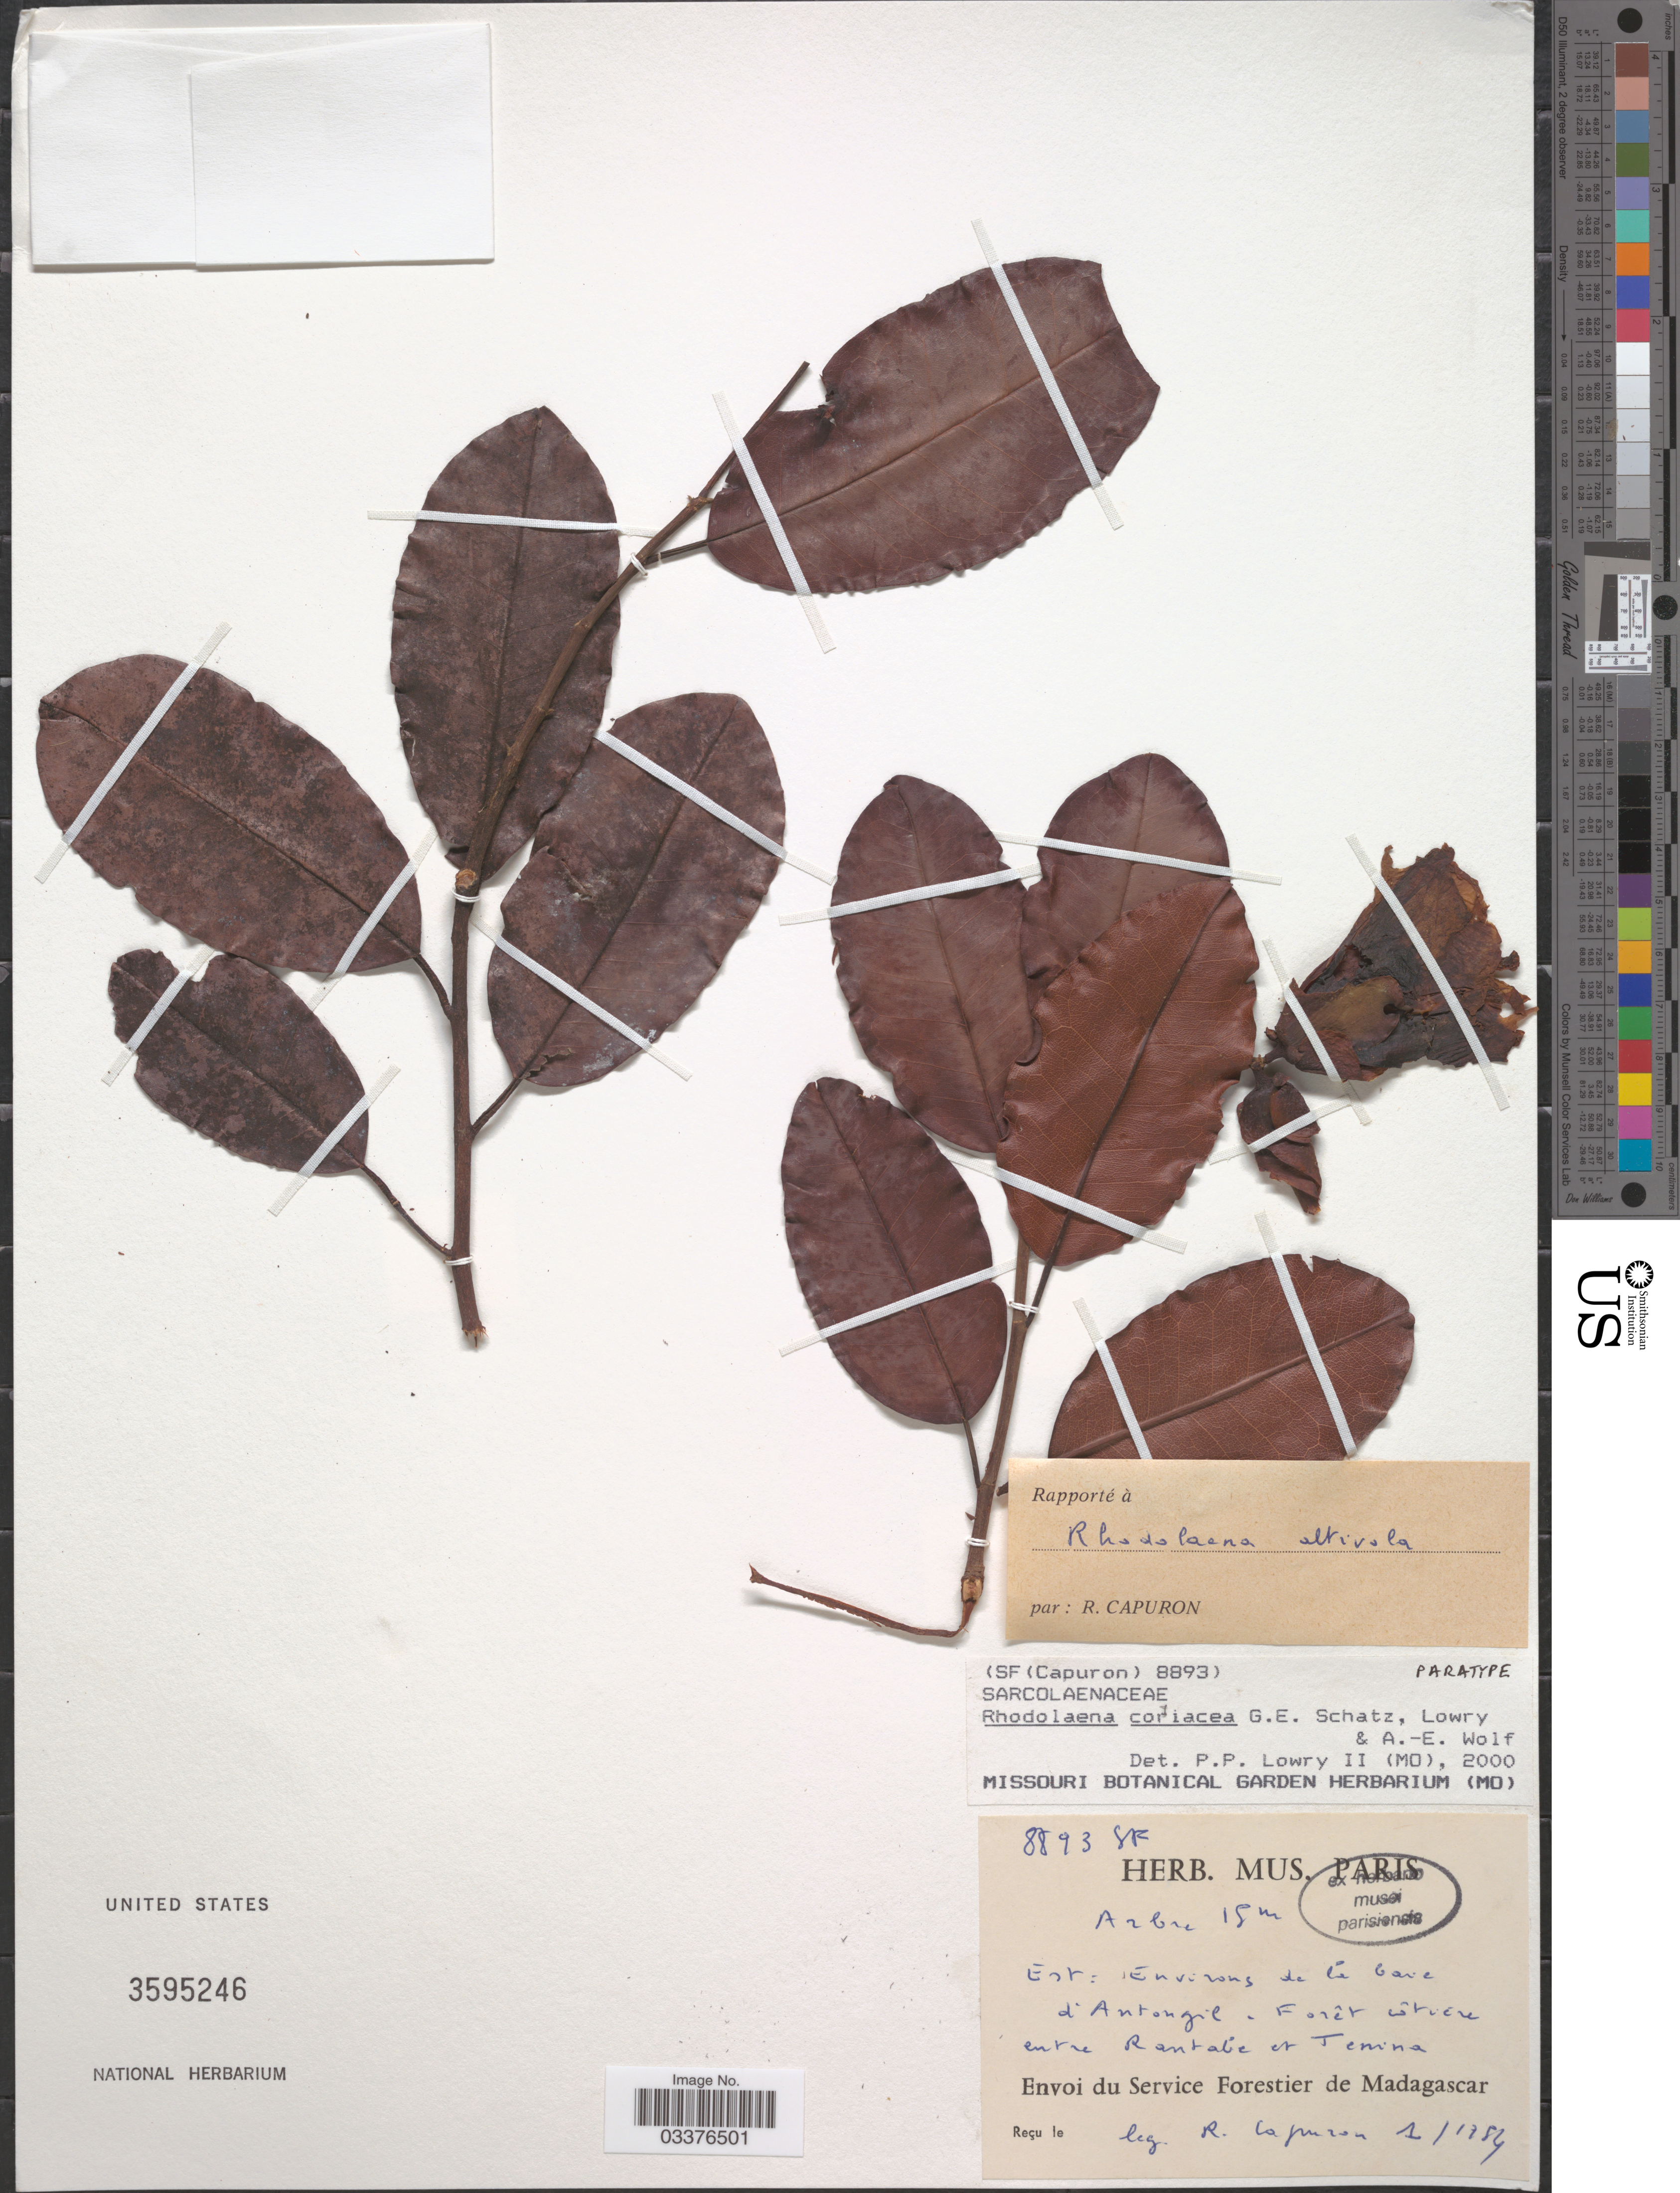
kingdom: Plantae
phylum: Tracheophyta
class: Magnoliopsida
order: Malvales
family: Sarcolaenaceae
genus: Rhodolaena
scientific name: Rhodolaena coriacea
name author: G.E. Schatz et al.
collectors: R. Capuron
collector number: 8893SF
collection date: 1954-01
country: Madagascar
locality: Est: Environs de la baie d'Antongil. Forêt côtière entre Rantabe et Tenina.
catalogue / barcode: US 3595246